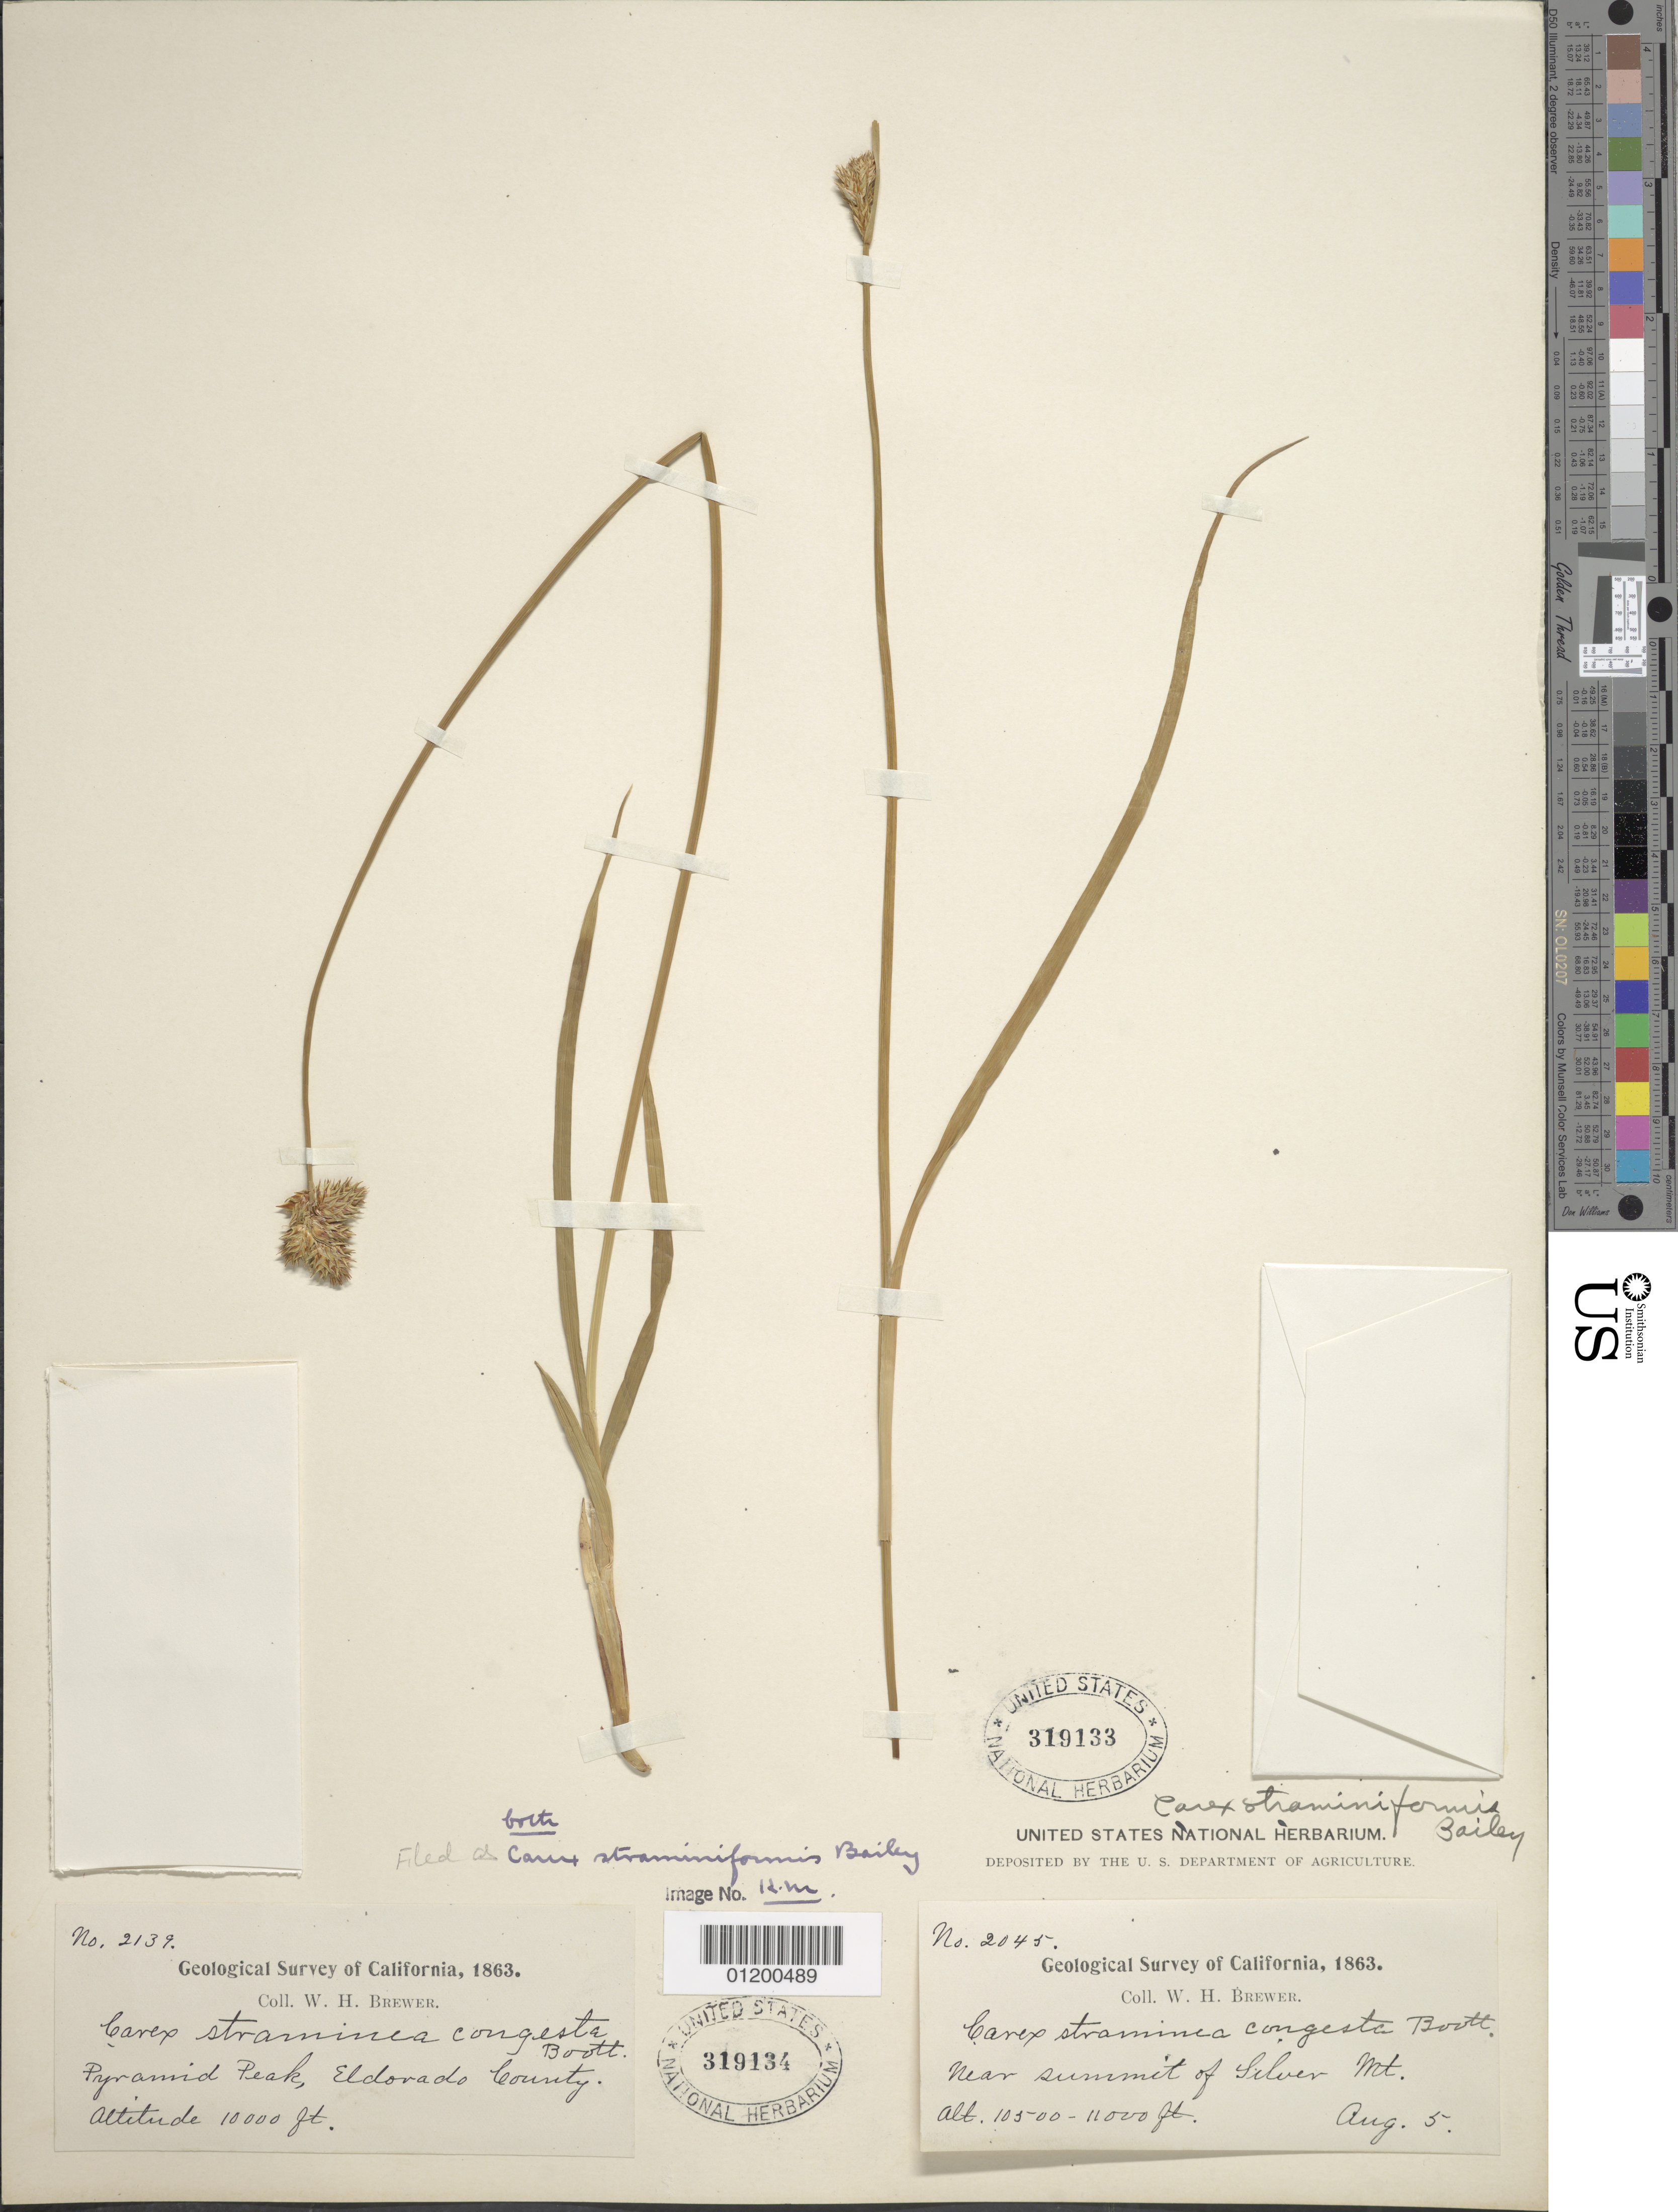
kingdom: Plantae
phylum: Tracheophyta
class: Liliopsida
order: Poales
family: Cyperaceae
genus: Carex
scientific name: Carex straminiformis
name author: L.H. Bailey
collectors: W. H. Brewer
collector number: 2045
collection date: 1863-08-05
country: United States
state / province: California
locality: Near summit of Silver Mountain.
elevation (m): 3200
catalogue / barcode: US 319133